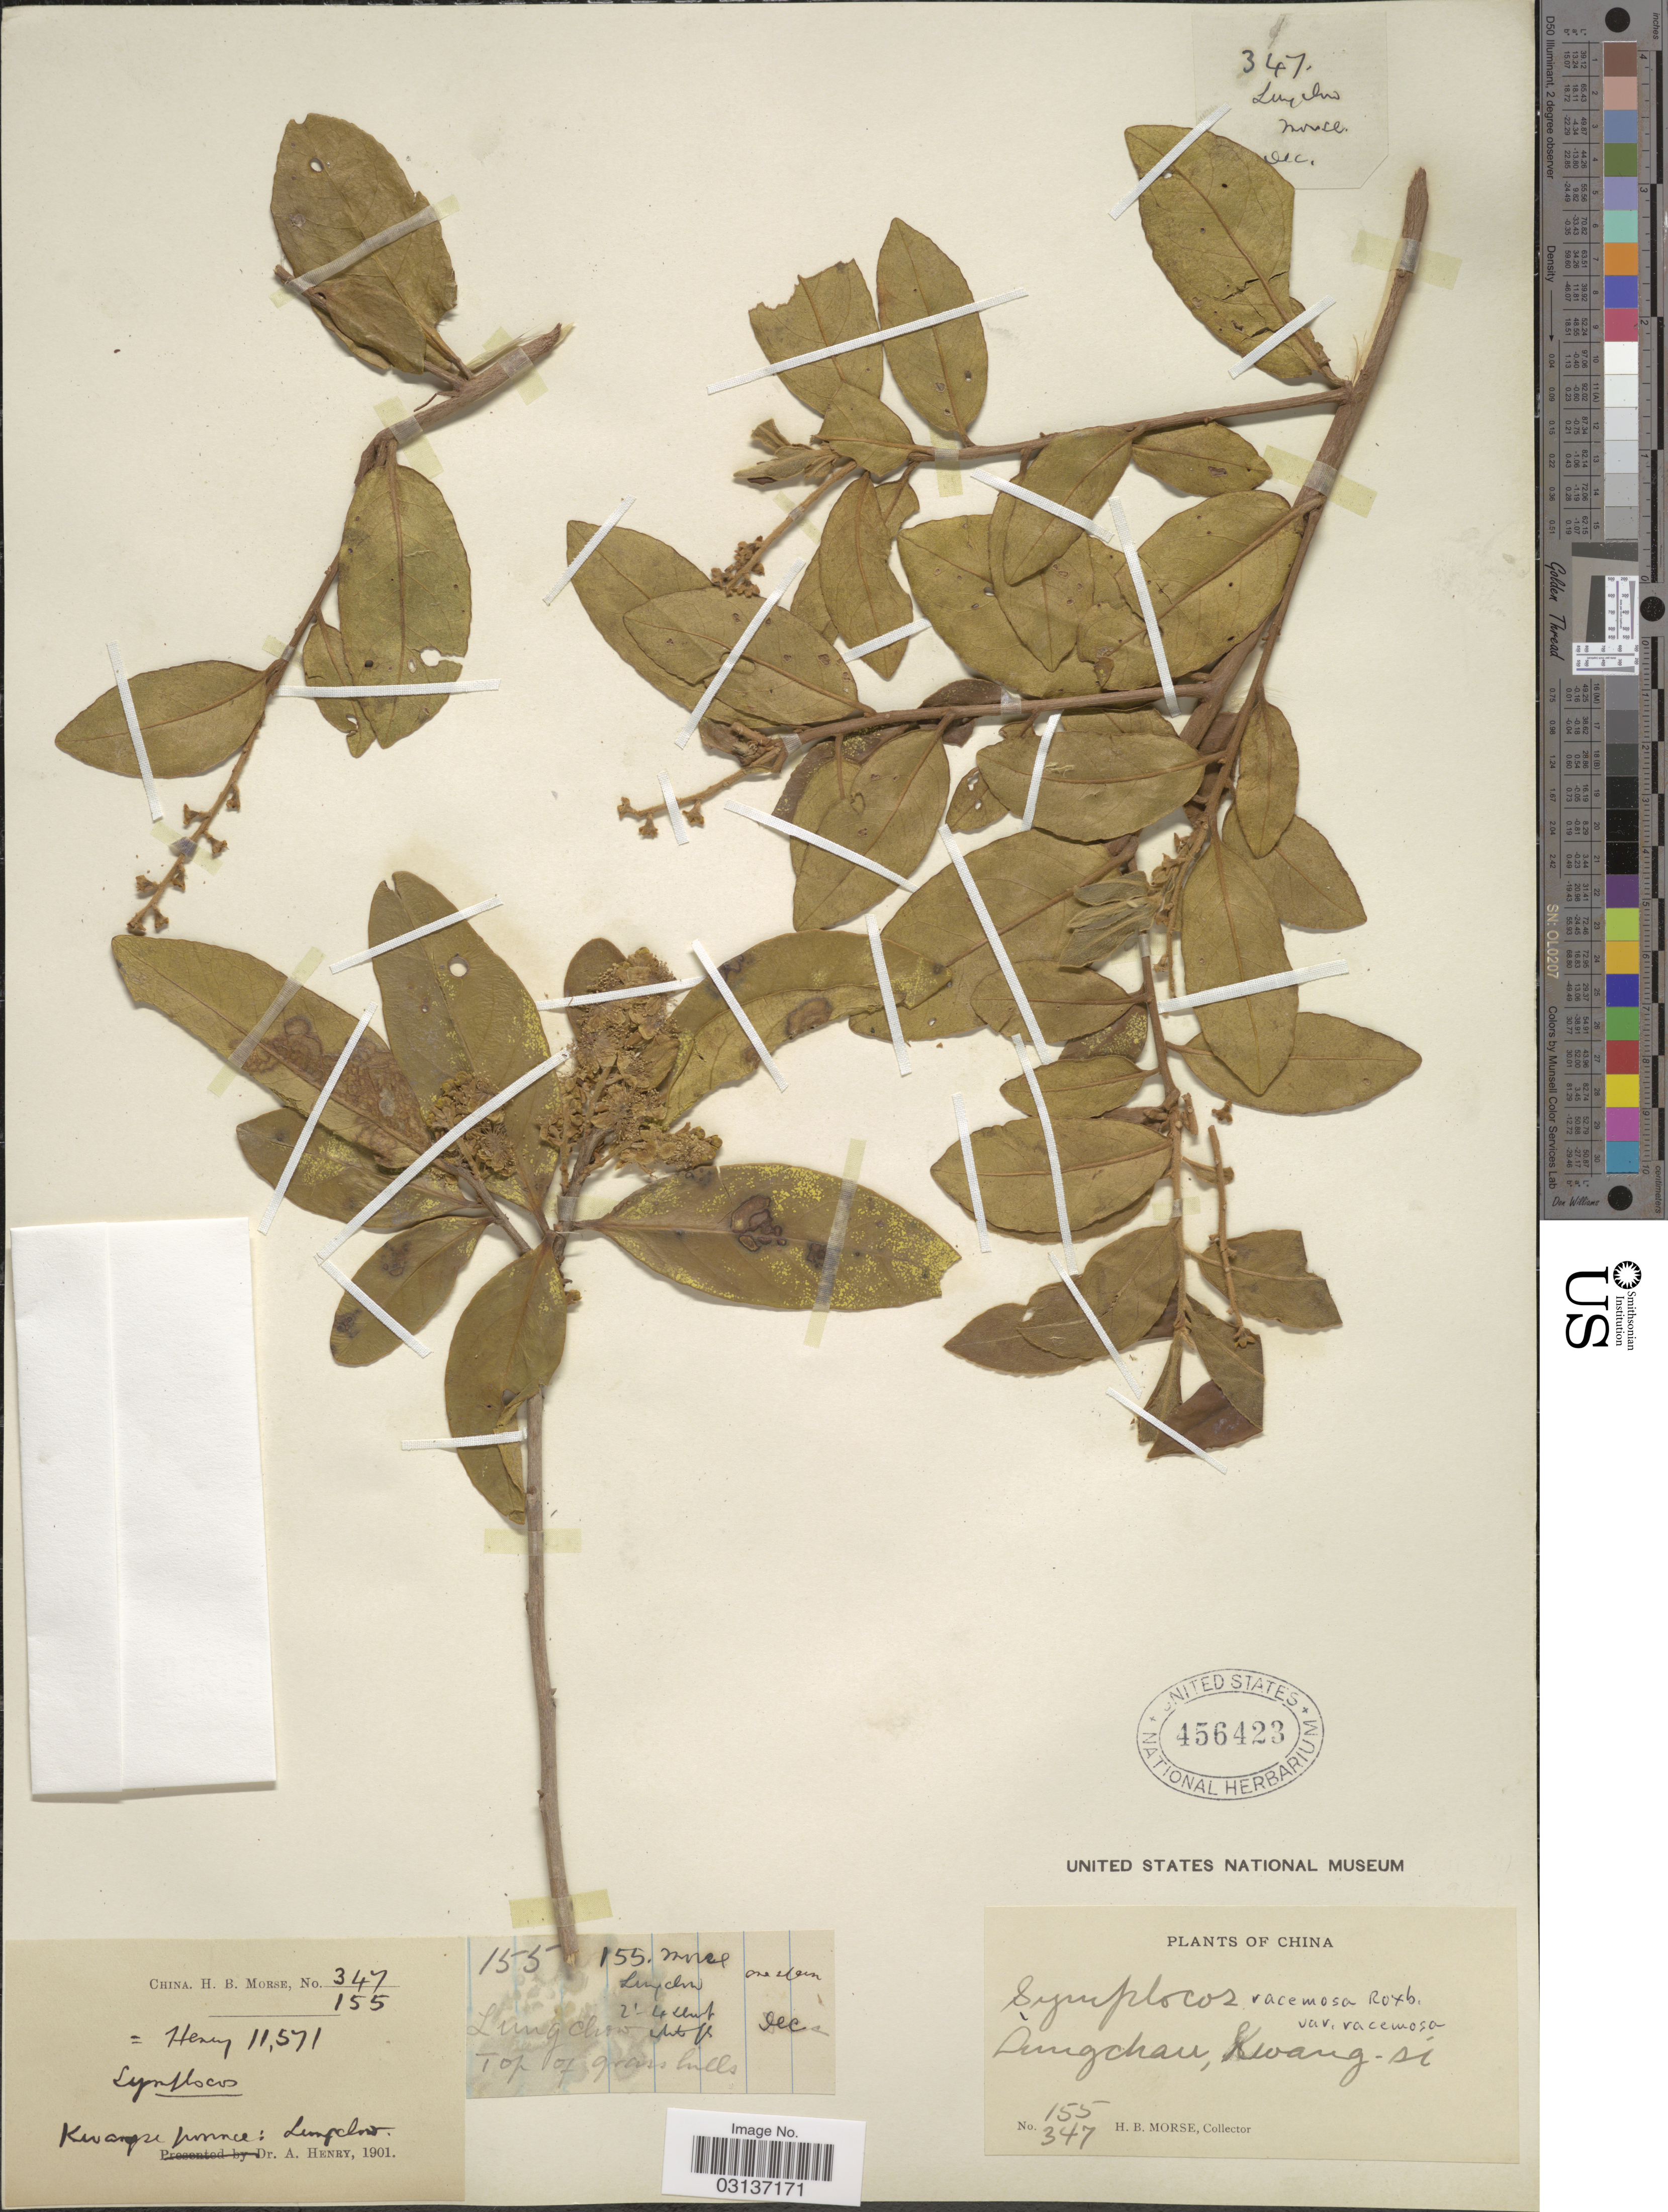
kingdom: Plantae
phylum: Tracheophyta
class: Magnoliopsida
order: Ericales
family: Symplocaceae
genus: Symplocos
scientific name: Symplocos racemosa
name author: Roxb.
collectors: H. Morse & A. Henry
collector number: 347/155/11571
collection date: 1901-12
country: China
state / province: Guangxi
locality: Kwangsi Province: Lungchau.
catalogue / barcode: US 456423